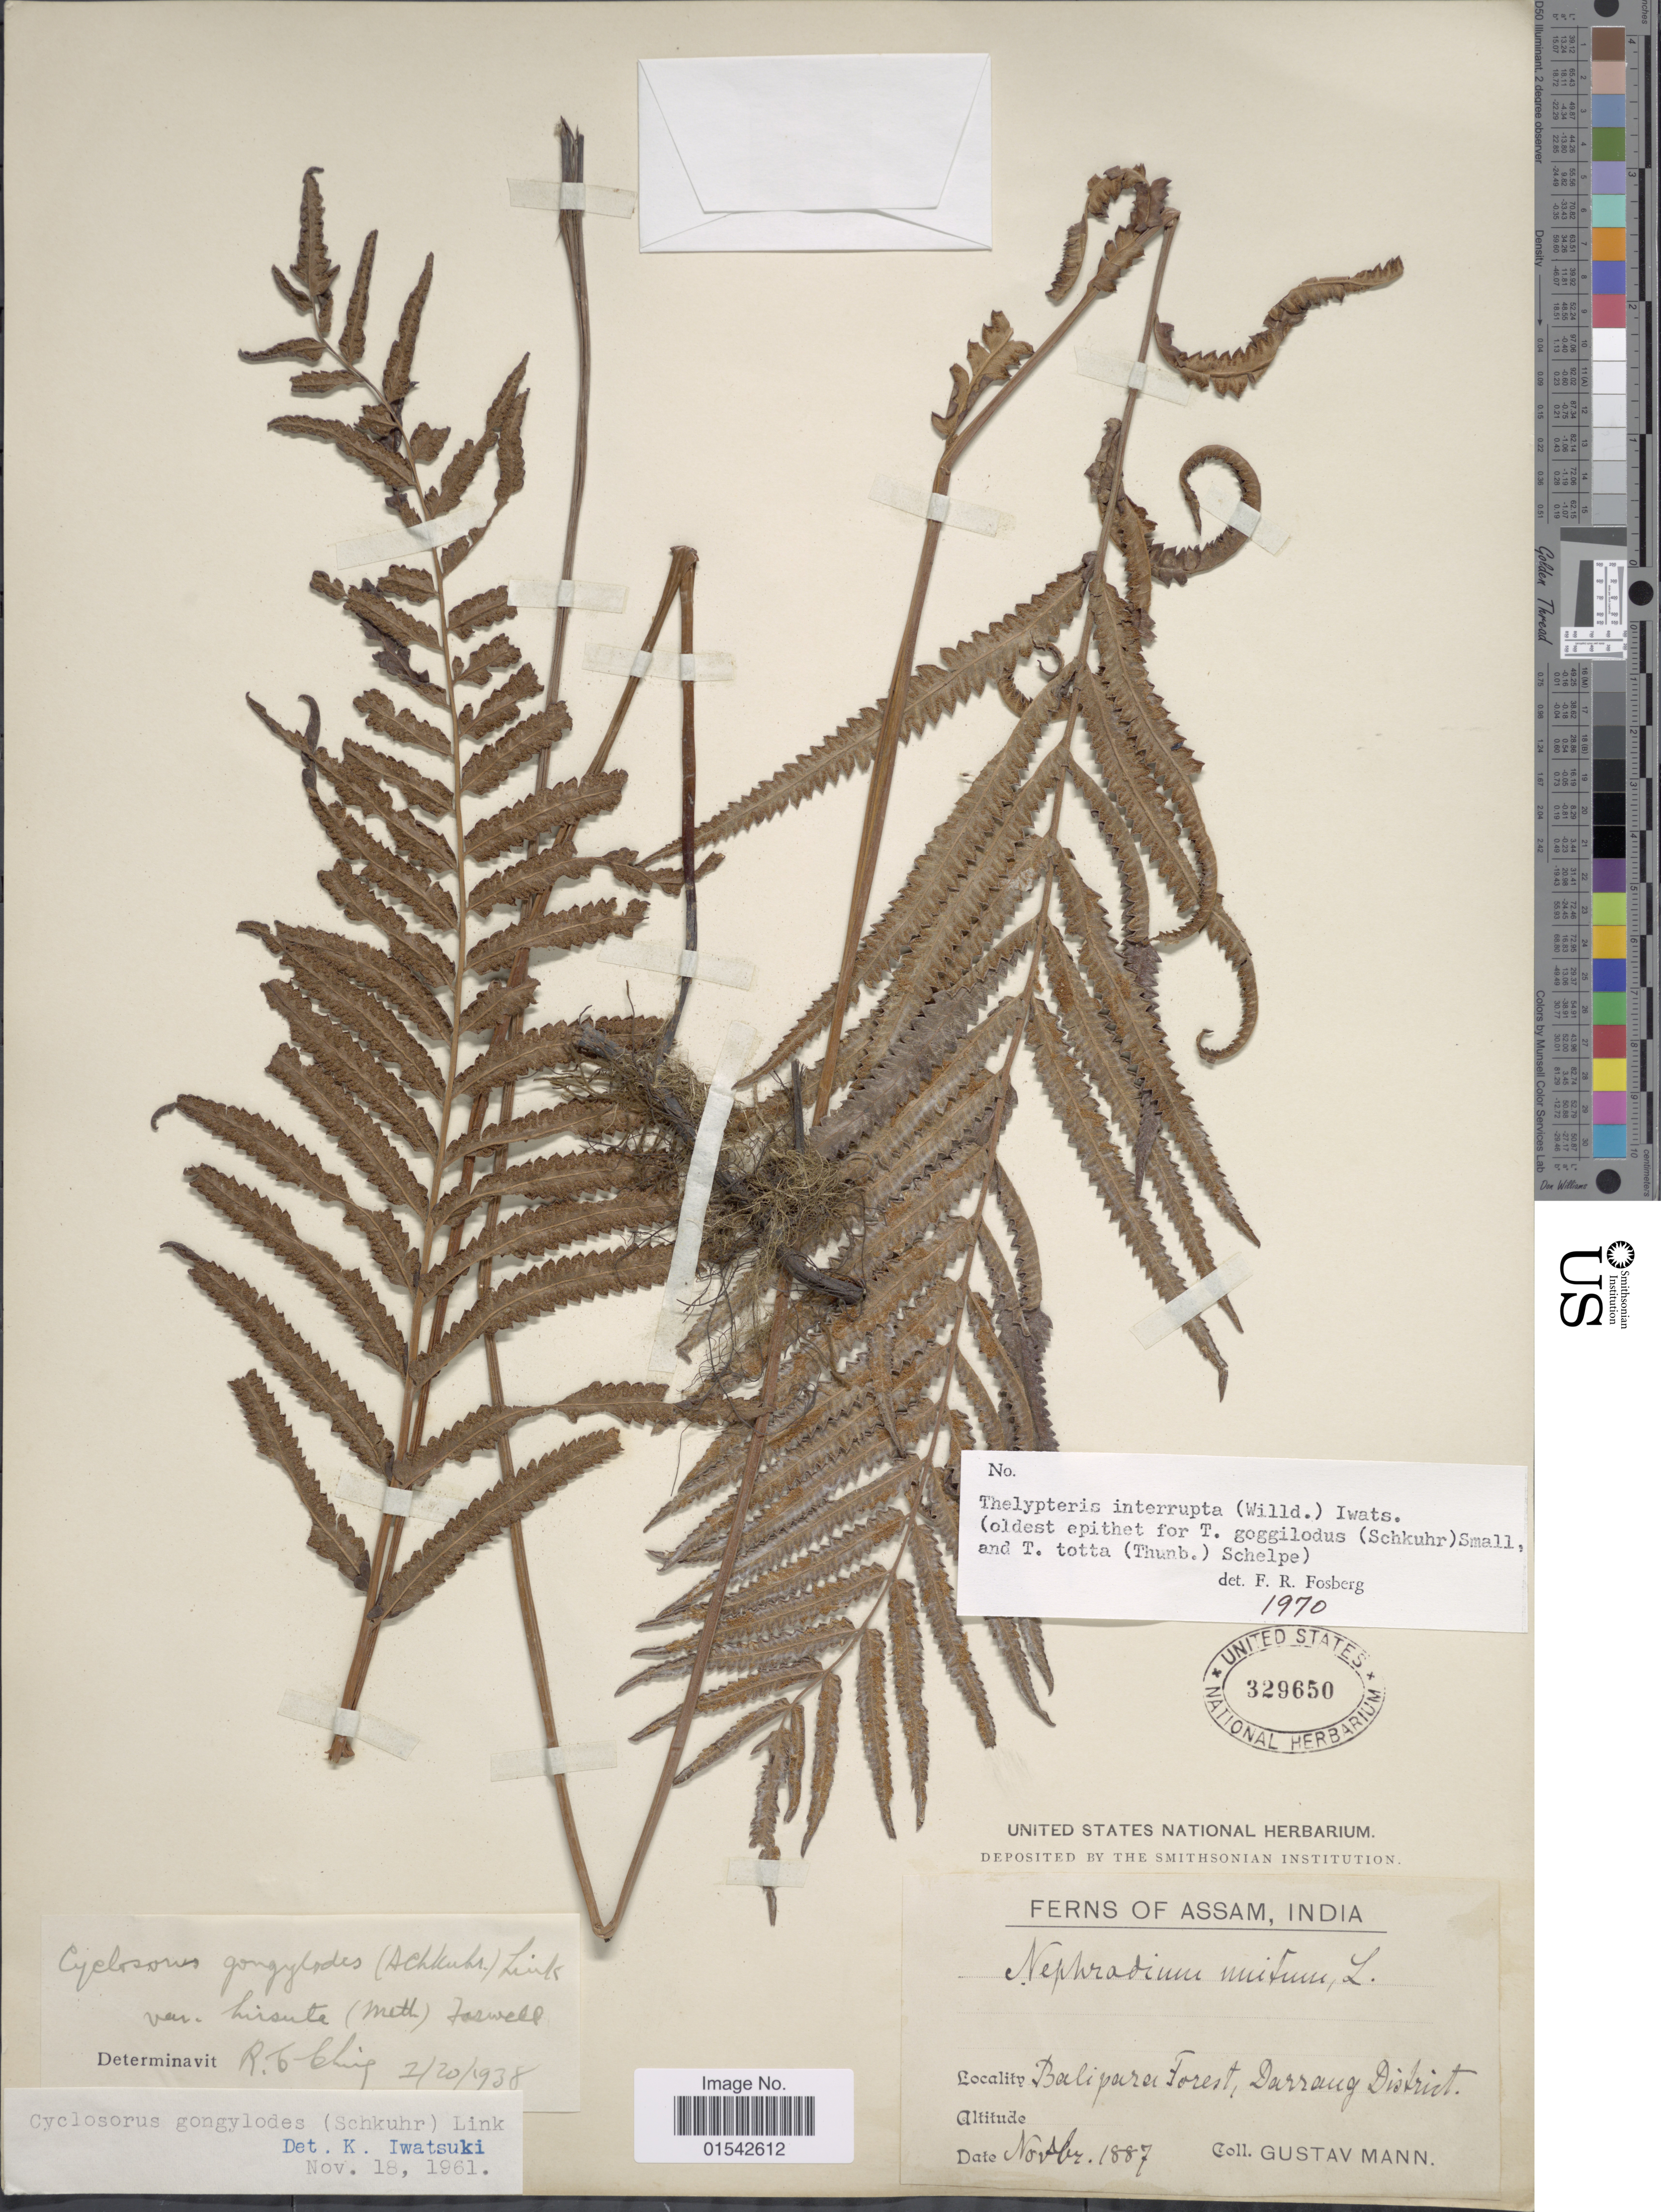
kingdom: Plantae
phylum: Tracheophyta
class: Polypodiopsida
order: Polypodiales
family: Thelypteridaceae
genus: Cyclosorus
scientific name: Cyclosorus interruptus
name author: (Willd.) H. Itô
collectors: G. Mann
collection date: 1887-11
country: India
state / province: Assam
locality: Balipara Forest, Darrang District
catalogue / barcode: US 329650